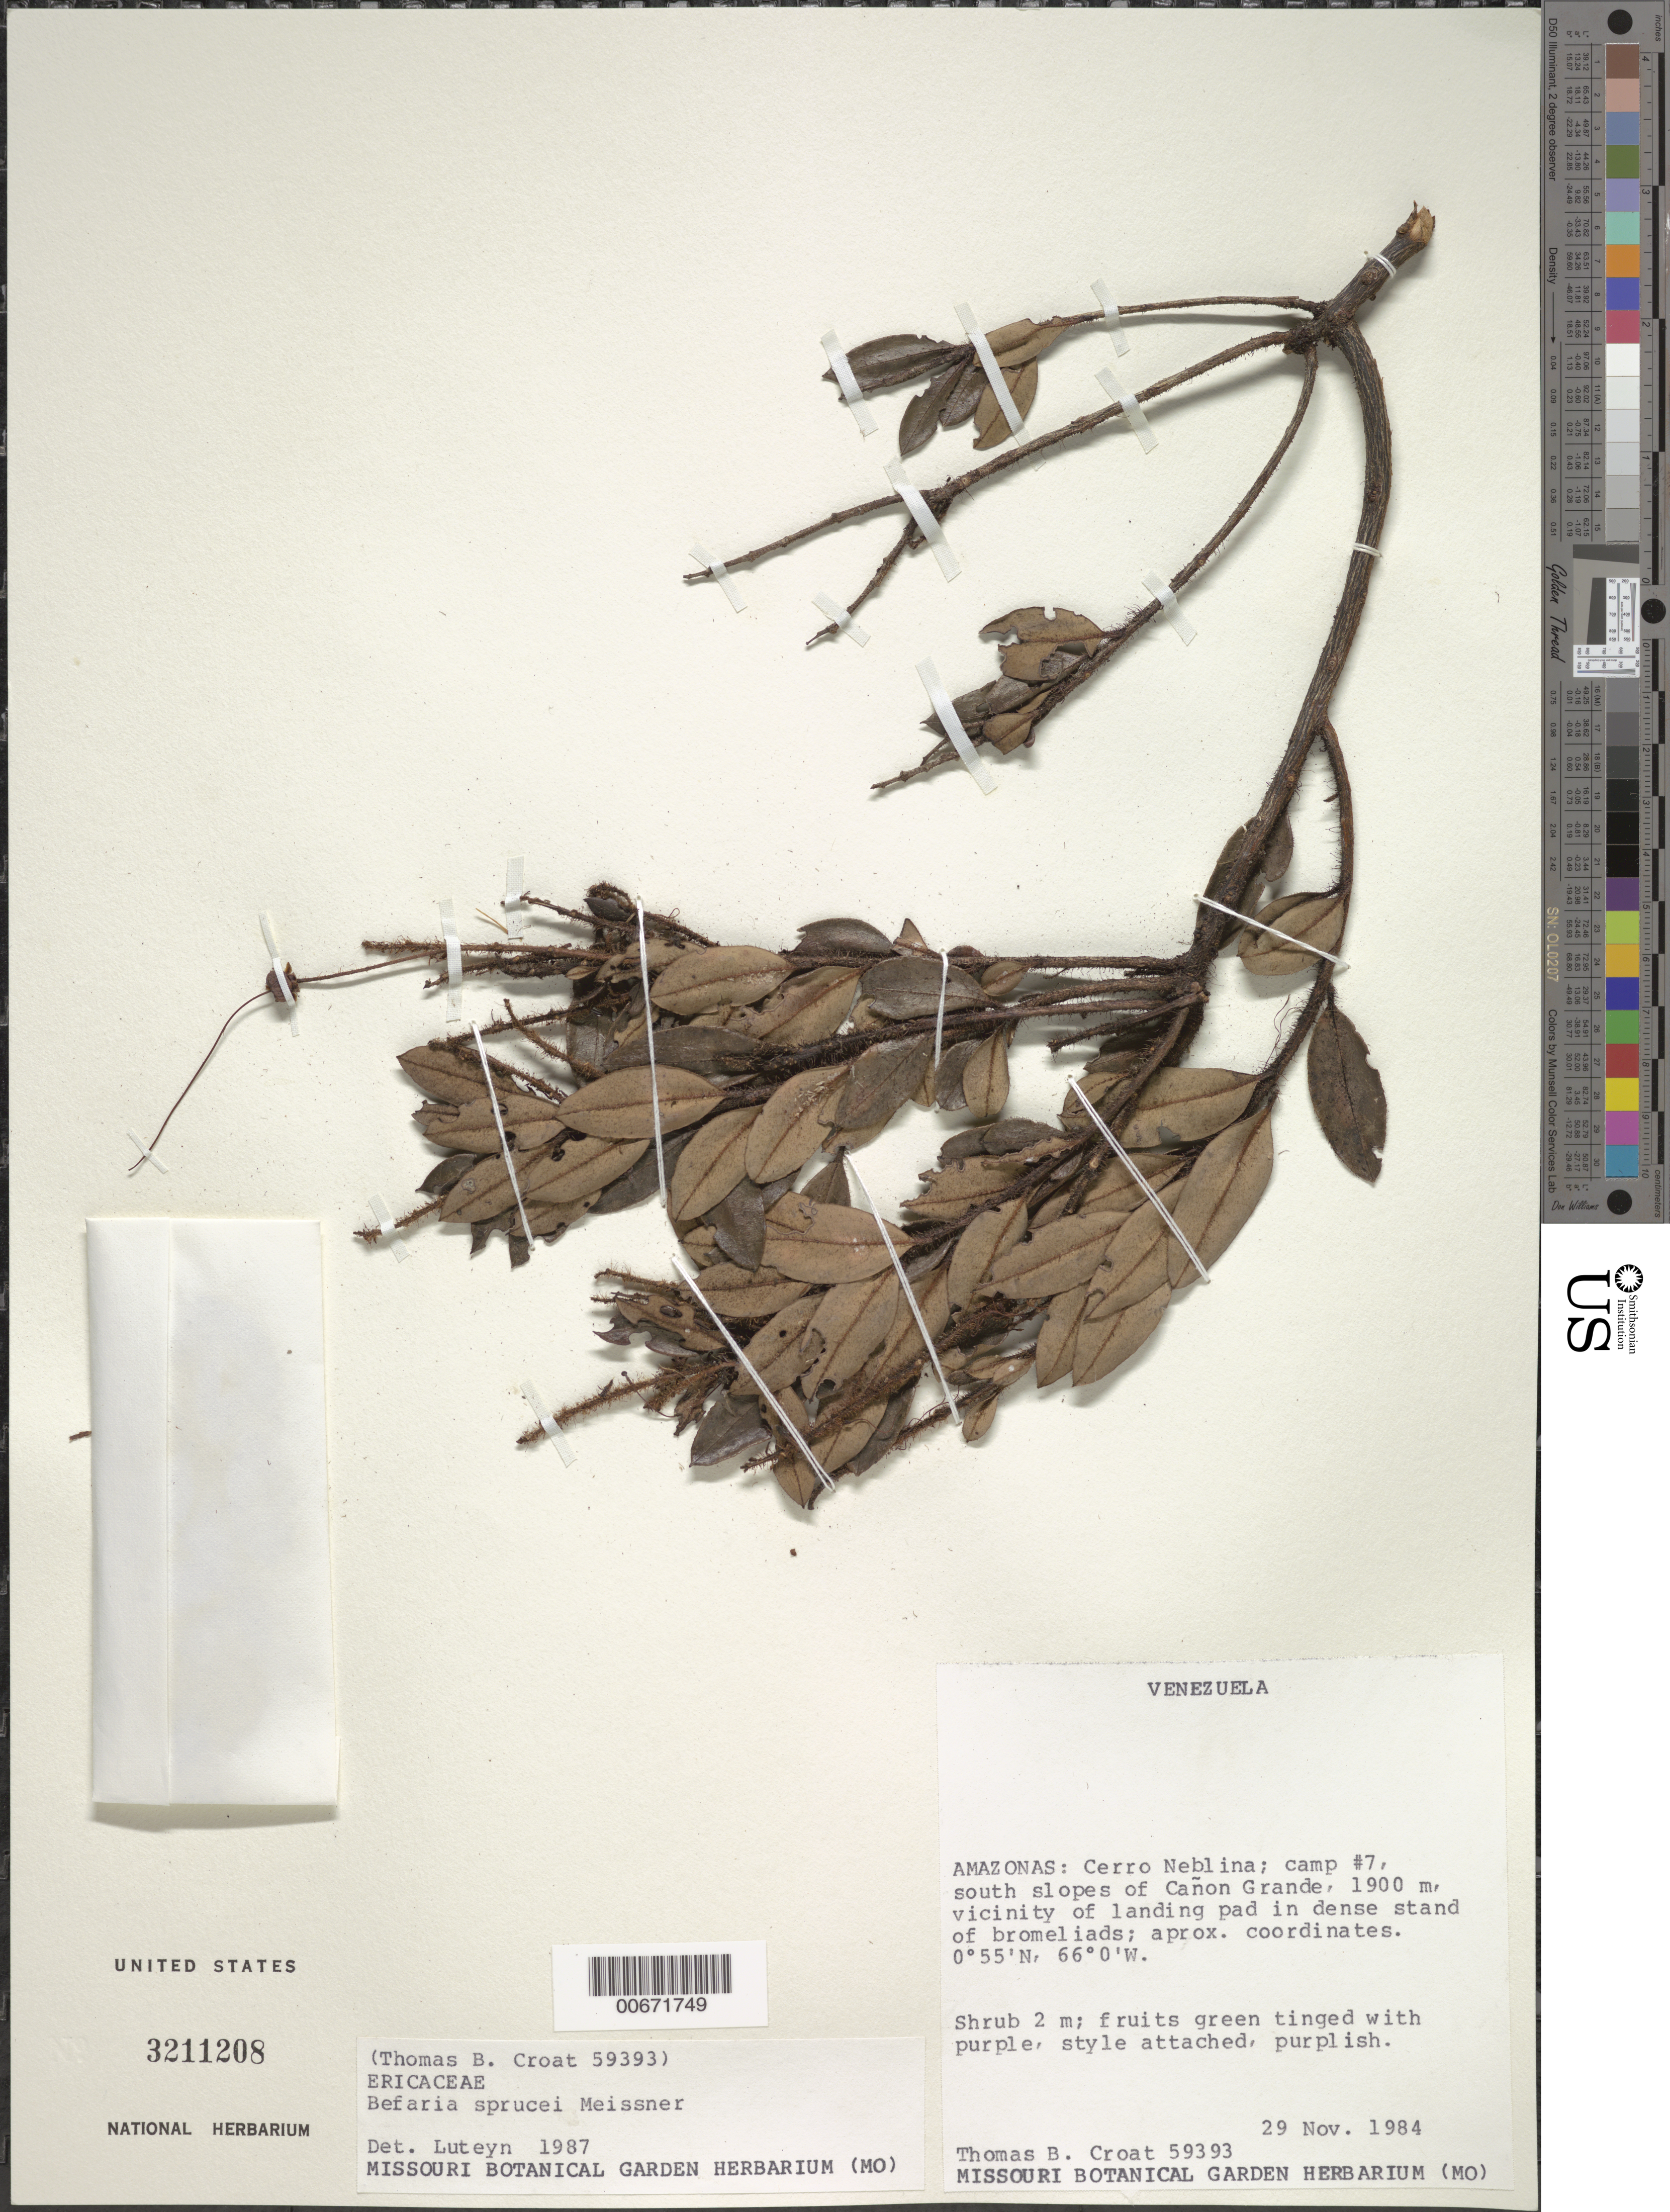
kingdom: Plantae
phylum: Tracheophyta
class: Magnoliopsida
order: Ericales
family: Ericaceae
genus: Bejaria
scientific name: Bejaria sprucei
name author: Meisn.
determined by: Luteyn, J. L.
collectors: T. B. Croat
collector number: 59393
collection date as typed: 29-Nov-84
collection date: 1984-11-29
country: Venezuela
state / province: Amazonas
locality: Cerro Neblina, camp #7, S slopes of Cañon Grande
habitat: Dense stand of bromeliads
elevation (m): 1900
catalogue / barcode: US 3211208